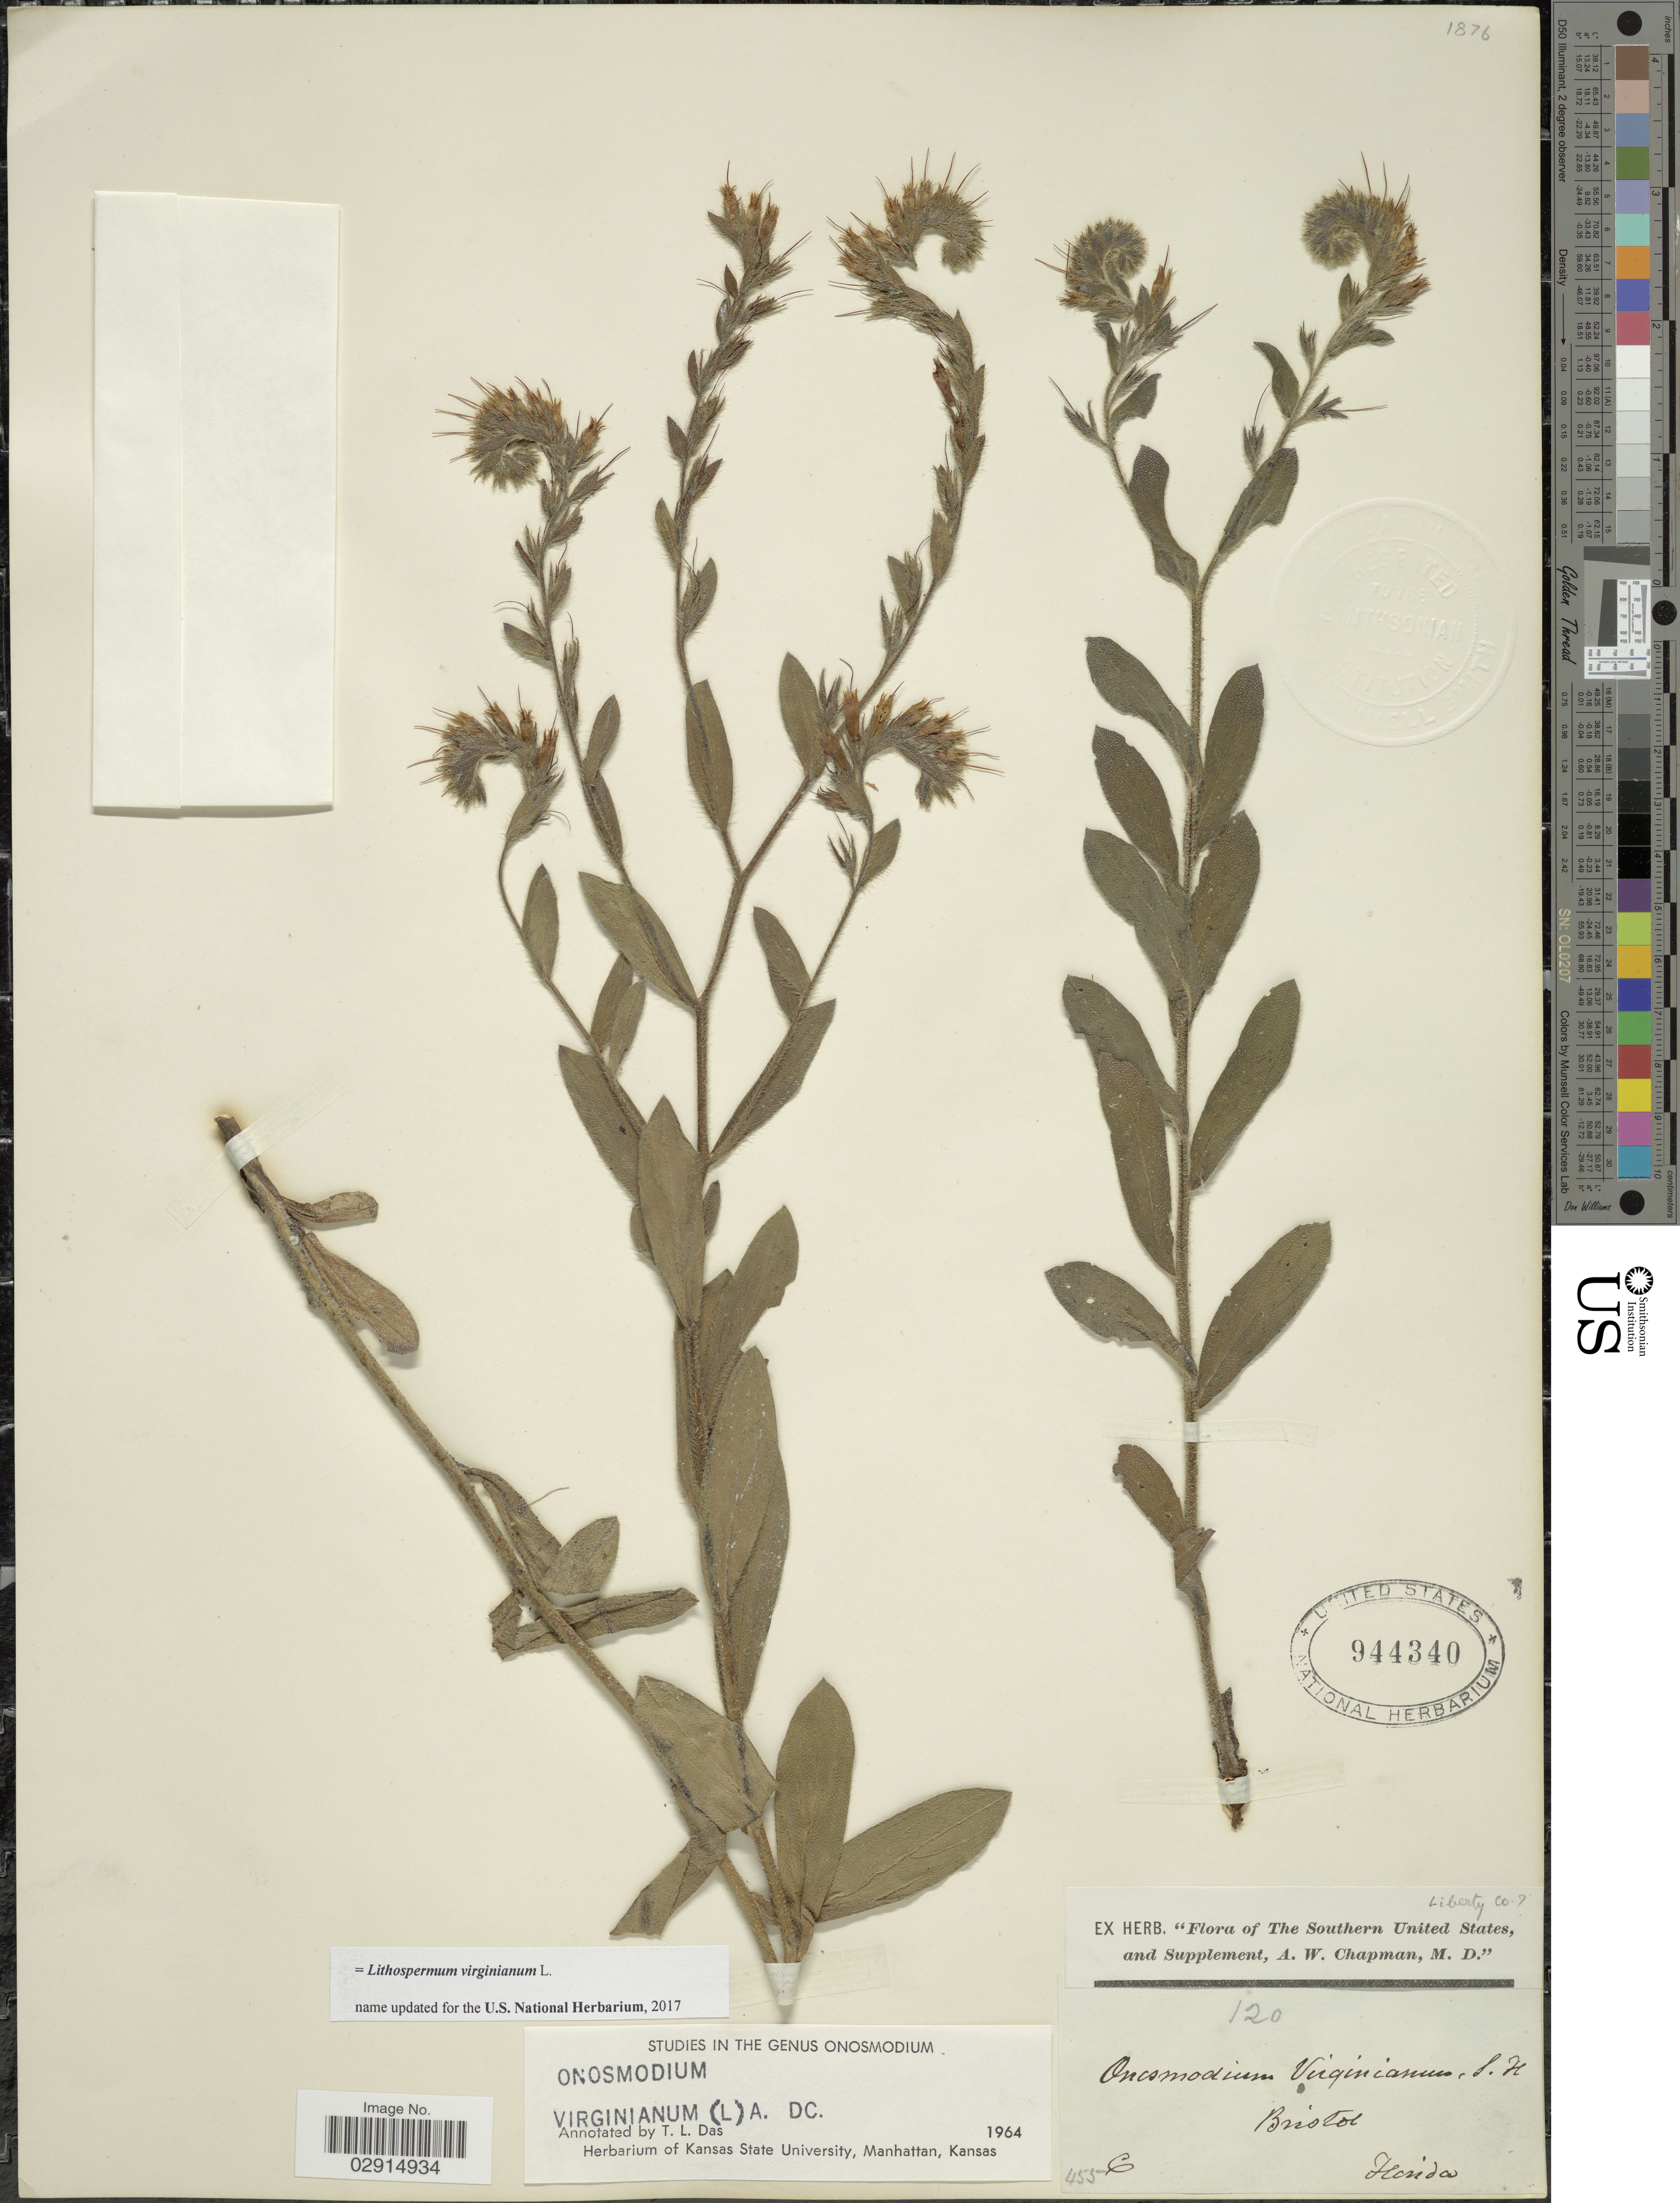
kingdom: Plantae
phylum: Tracheophyta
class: Magnoliopsida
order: Boraginales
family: Boraginaceae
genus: Lithospermum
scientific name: Lithospermum virginianum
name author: L.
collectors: ex herb. A.W. Chapman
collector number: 120/455?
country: United States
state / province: Florida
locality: Bristol. Liberty Co. The Southern United States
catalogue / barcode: US 944340